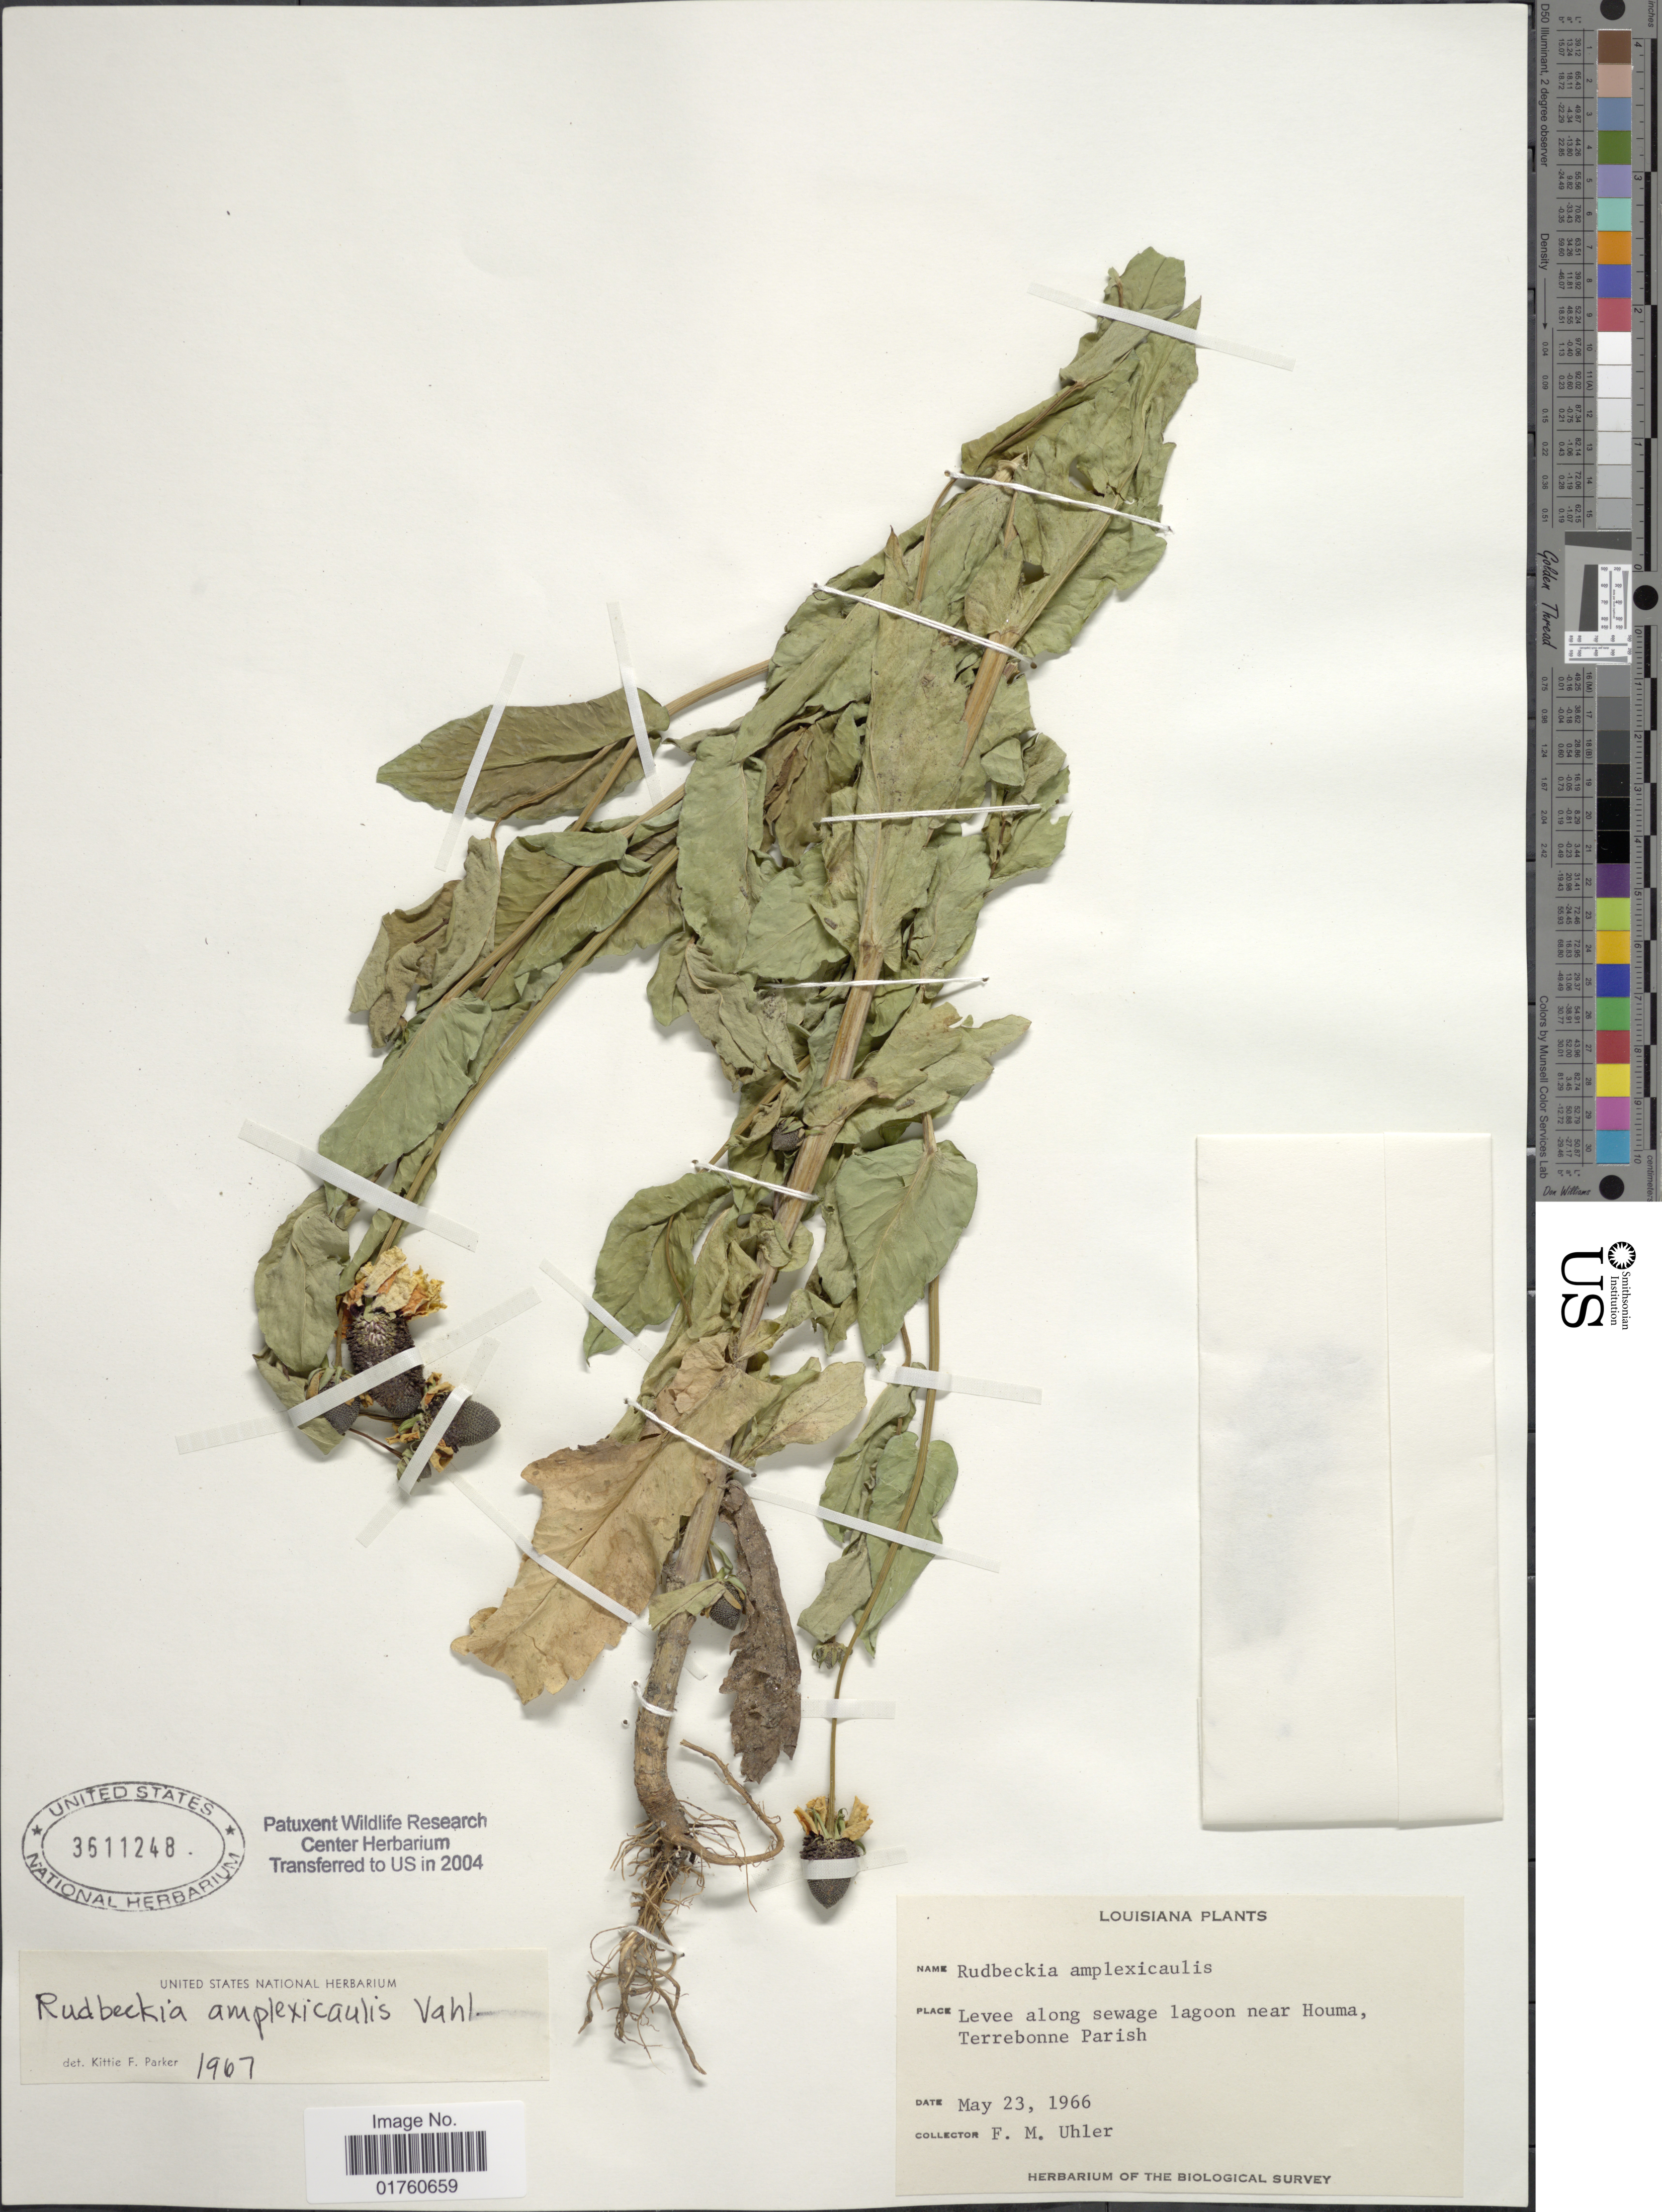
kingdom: Plantae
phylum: Tracheophyta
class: Magnoliopsida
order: Asterales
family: Asteraceae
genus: Rudbeckia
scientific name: Rudbeckia amplexicaulis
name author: Vahl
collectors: F. M. Uhler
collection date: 1966-05-23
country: United States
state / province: Louisiana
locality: Levee along sewage lagoon near Houma, Terrebonne Parish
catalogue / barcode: US 3611248